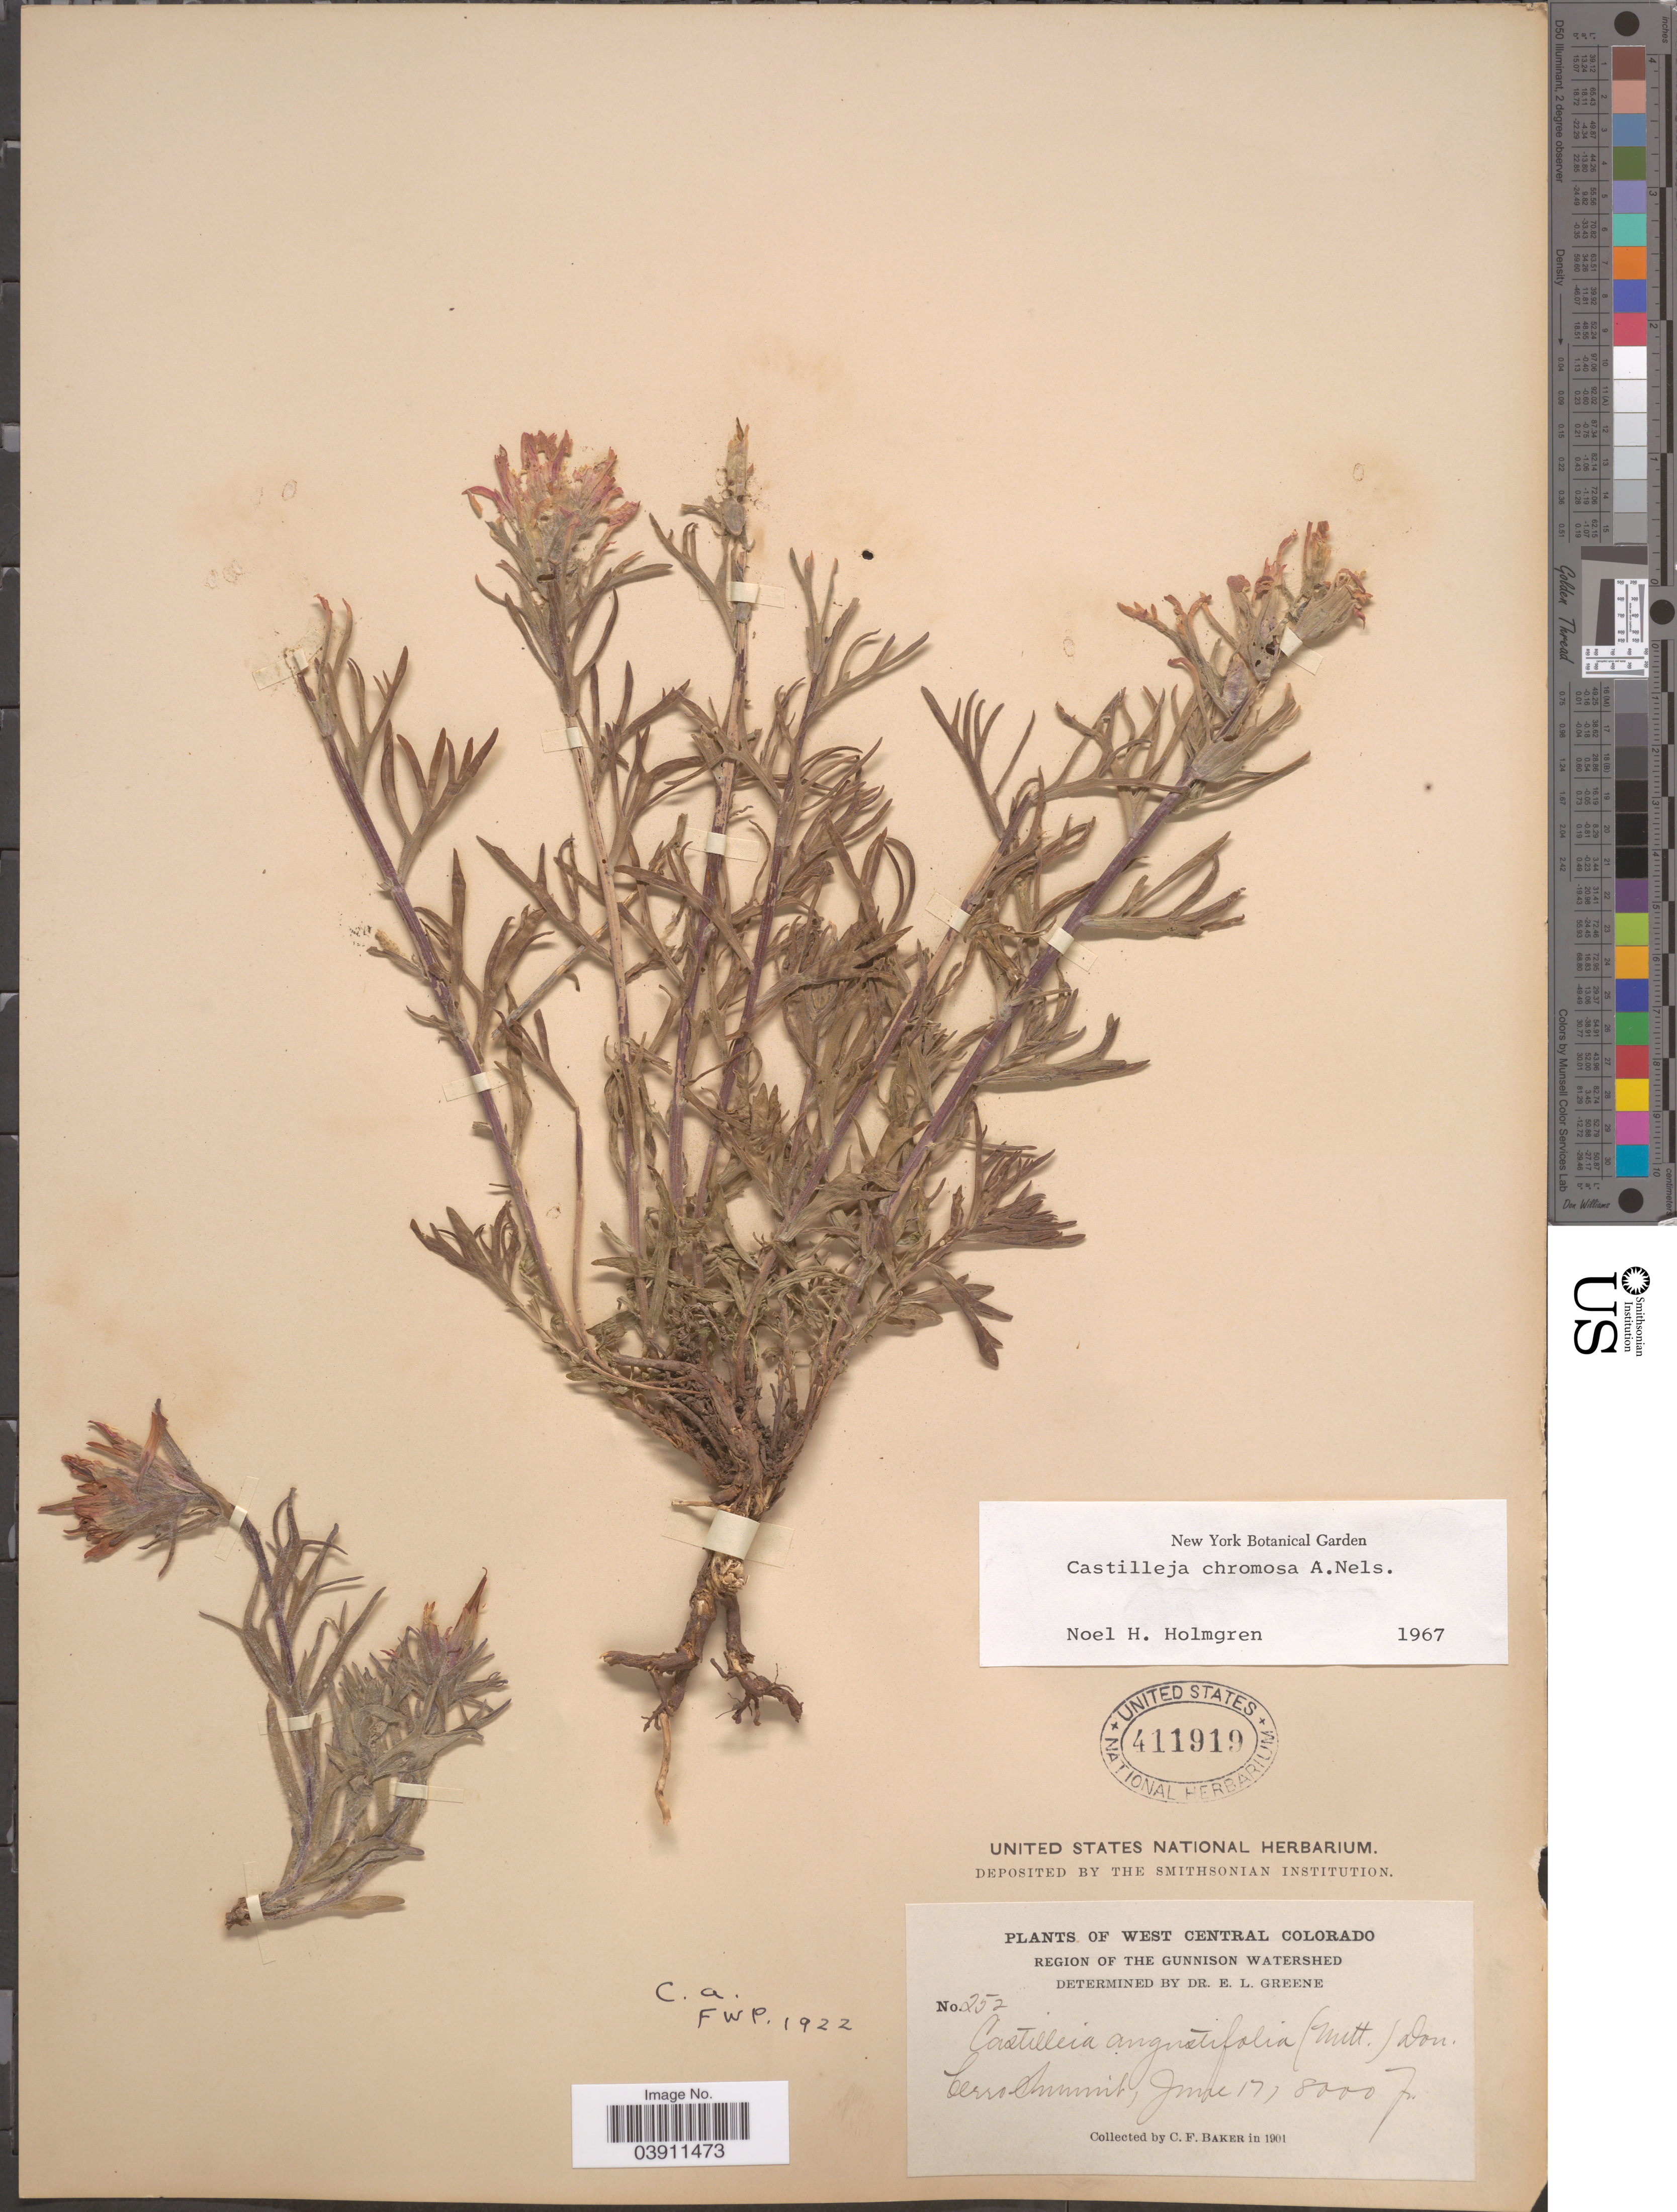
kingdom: Plantae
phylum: Tracheophyta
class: Magnoliopsida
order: Lamiales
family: Orobanchaceae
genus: Castilleja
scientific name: Castilleja chromosa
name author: A. Nelson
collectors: C. F. Baker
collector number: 252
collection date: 1901-06-17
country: United States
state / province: Colorado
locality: West Central Colorado. Region of the Gunnison Watershed. Cerro Summit.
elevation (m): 2438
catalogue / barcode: US 411919